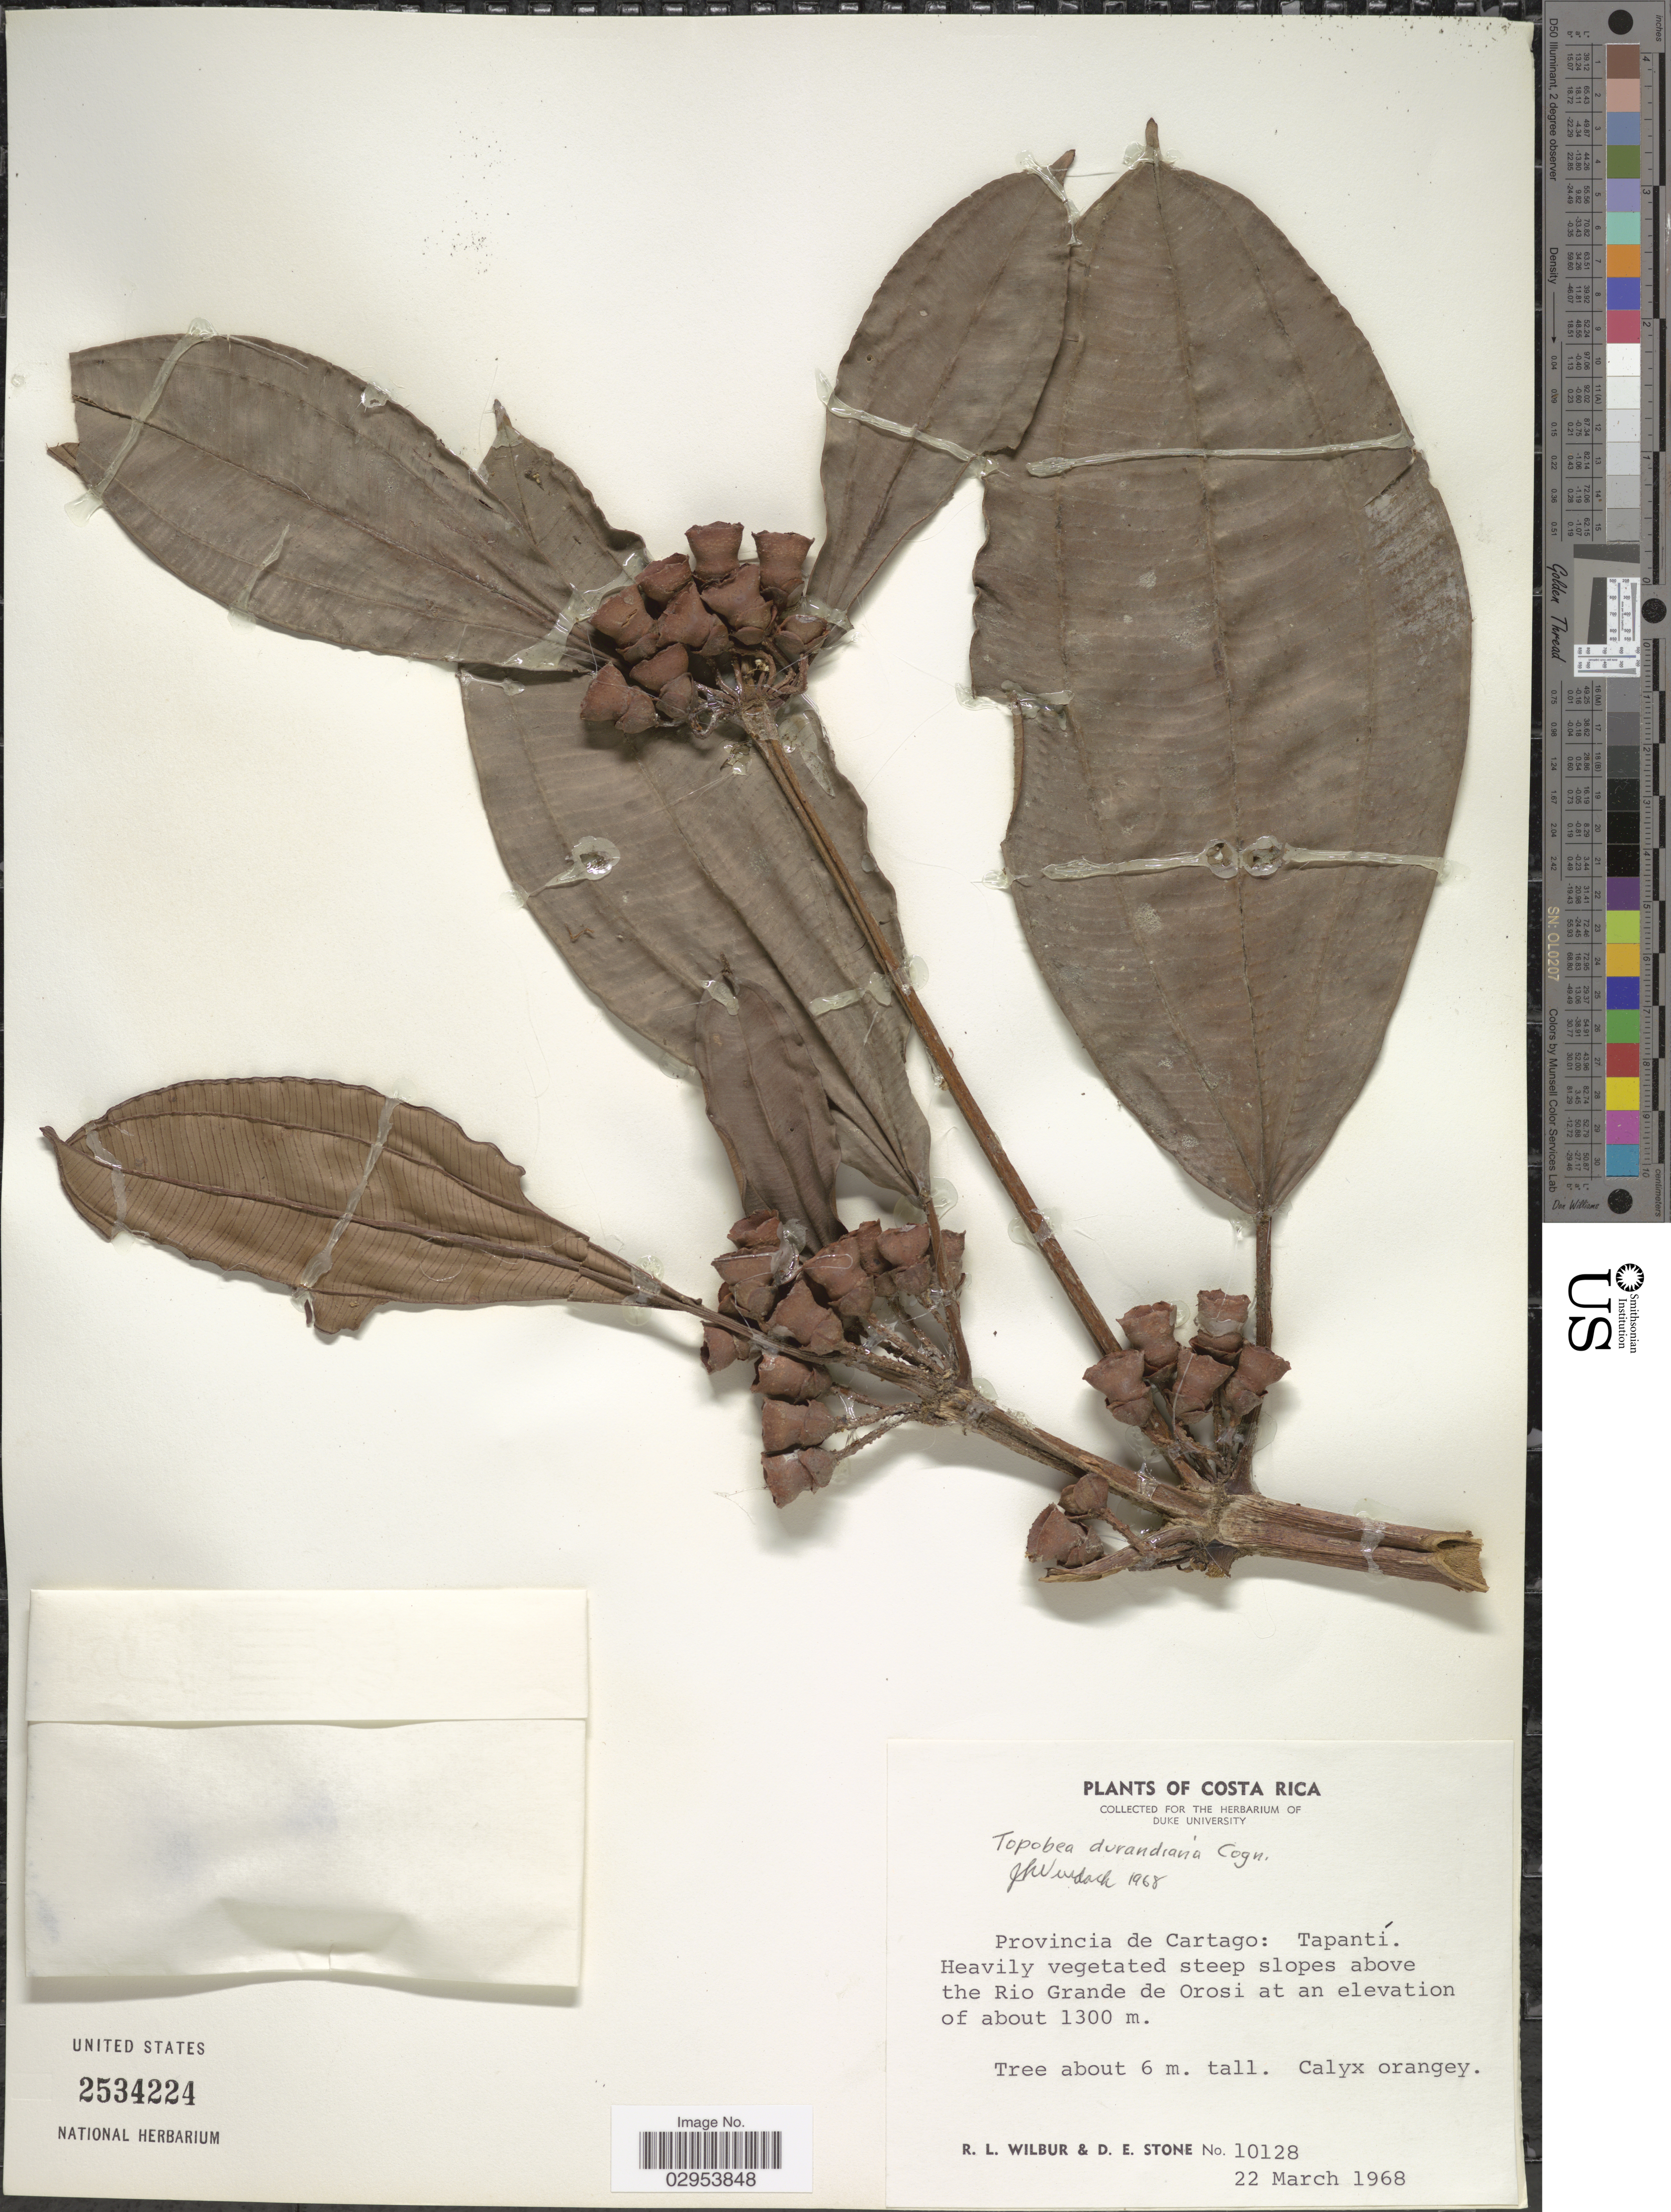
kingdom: Plantae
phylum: Tracheophyta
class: Magnoliopsida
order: Myrtales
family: Melastomataceae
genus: Topobea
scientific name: Topobea maurofernandeziana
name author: Cogn.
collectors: R. L. Wilbur & D. E. Stone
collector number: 10128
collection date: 1968-03-22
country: Costa Rica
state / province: Cartago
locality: Tapantí. Heavily vegetated steep slopes above the Rio Grande de Orosi.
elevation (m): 1300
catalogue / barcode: US 2534224